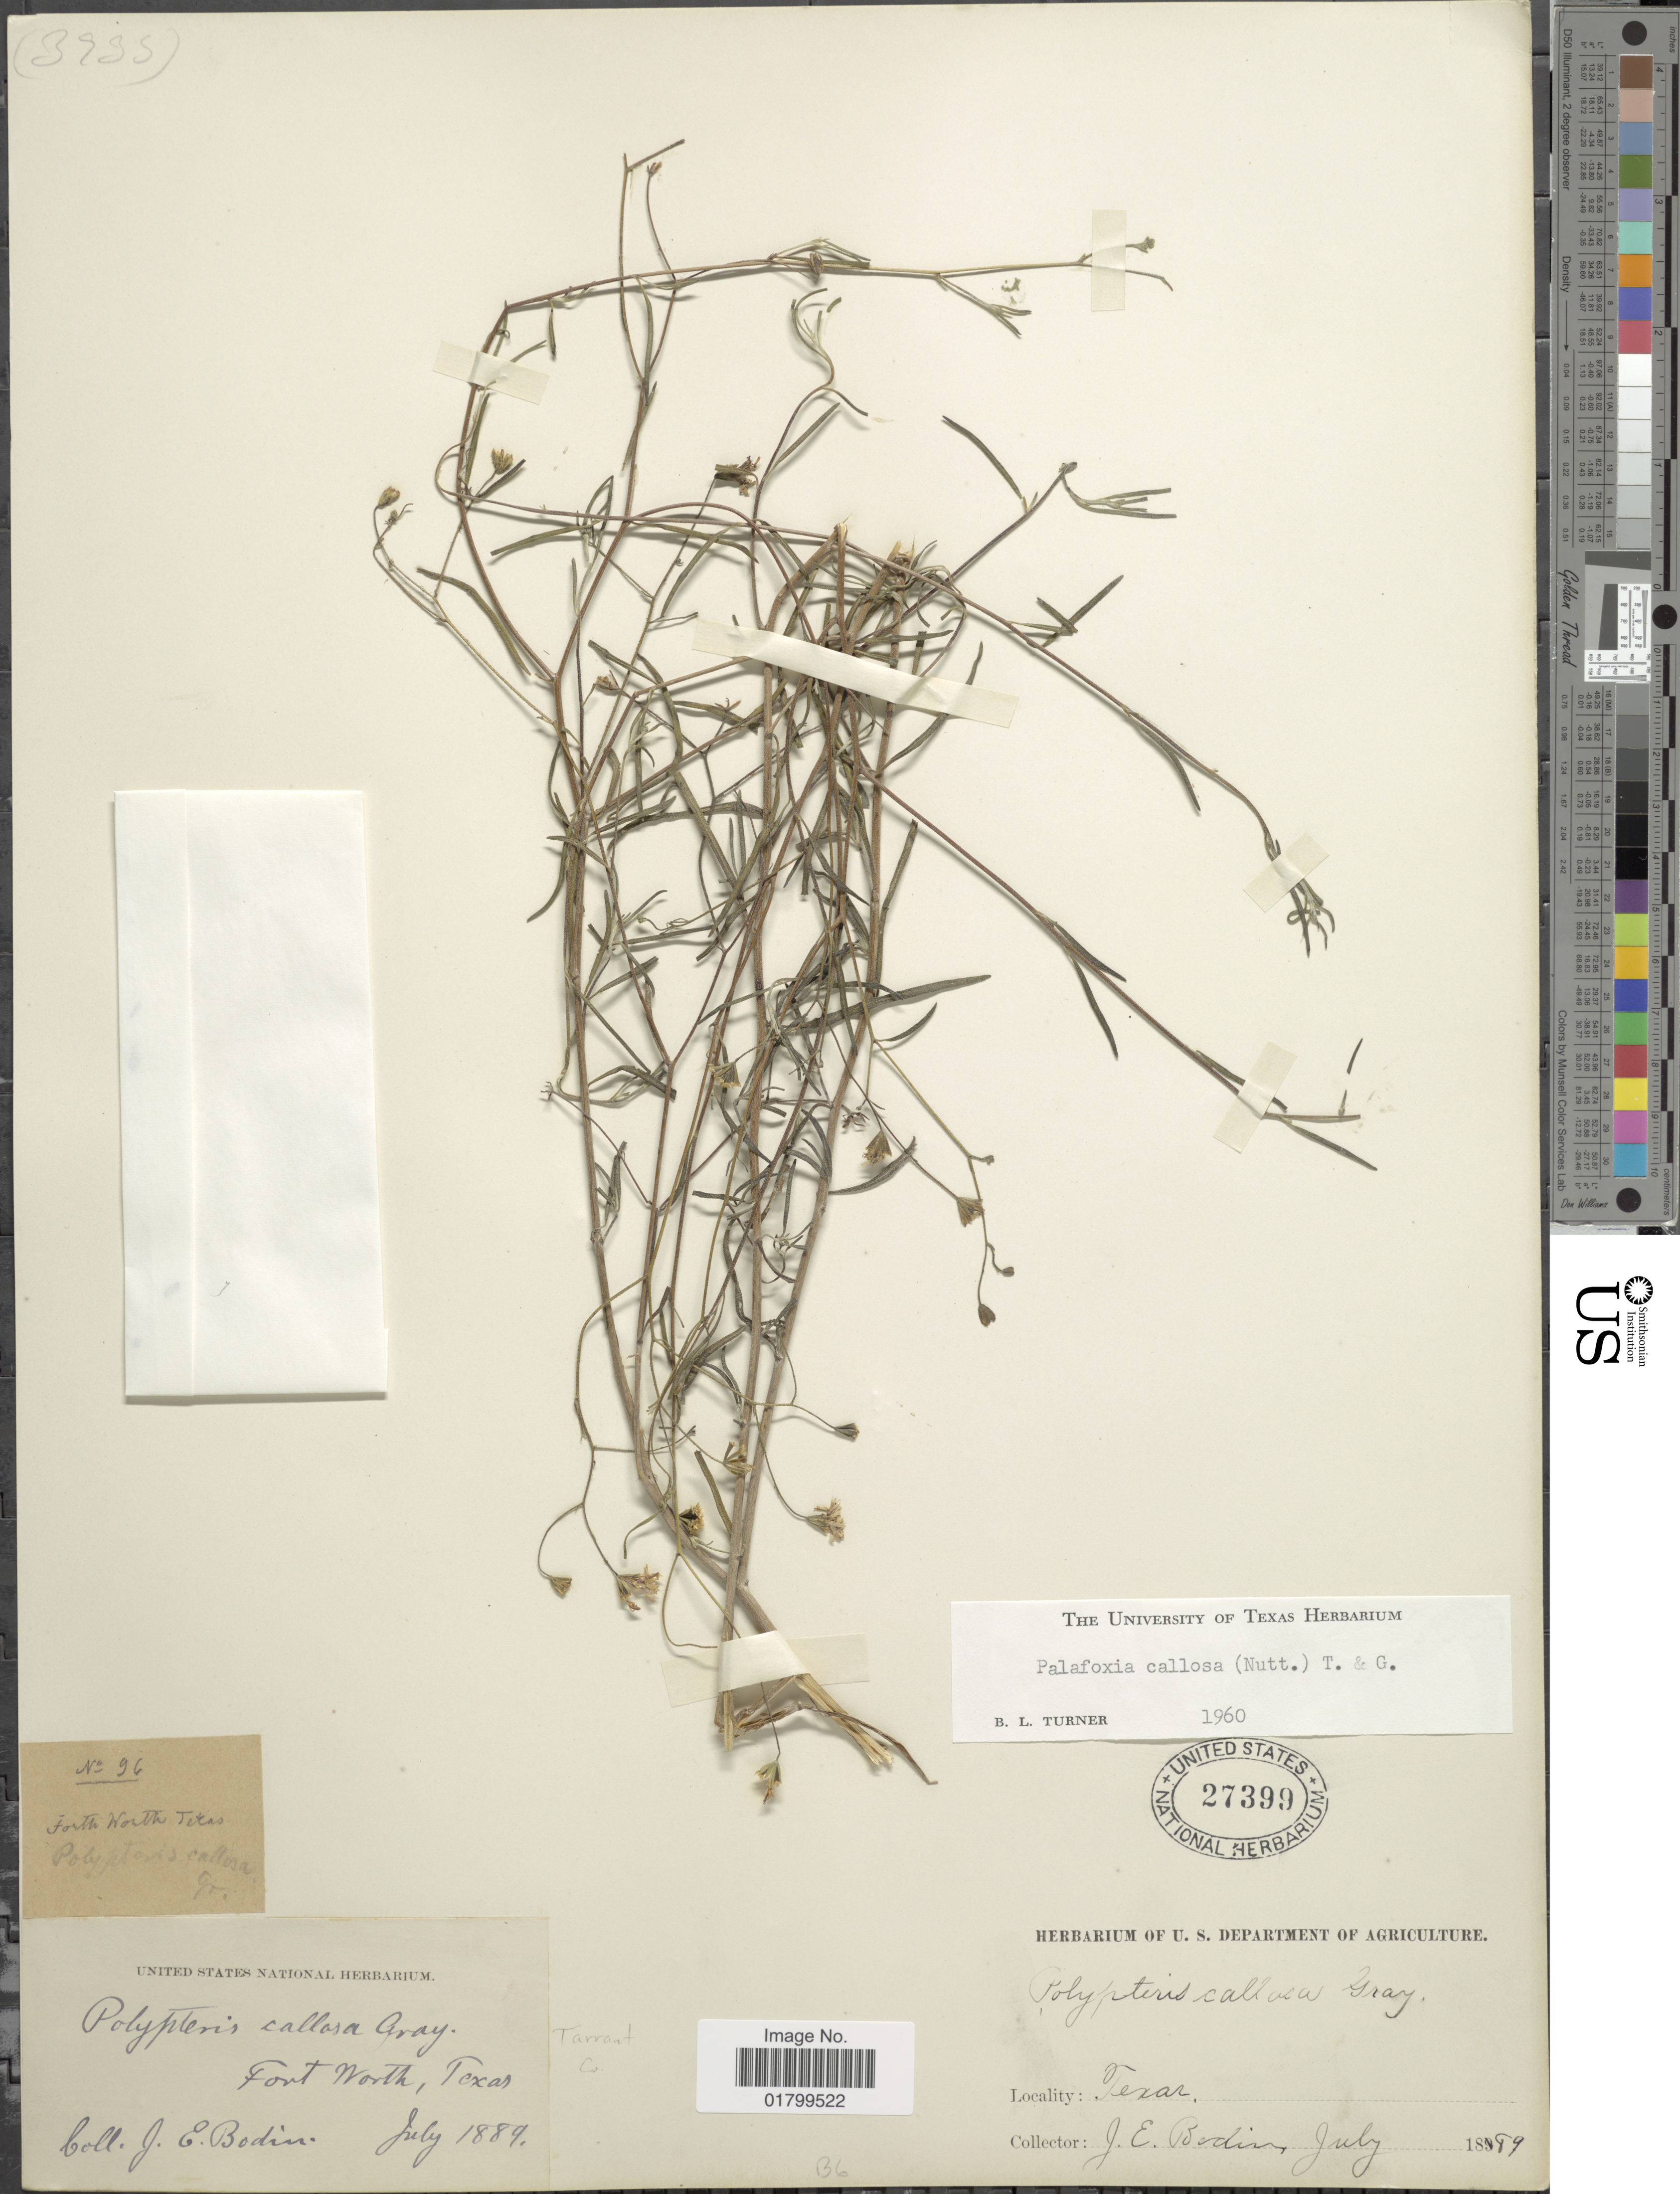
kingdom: Plantae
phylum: Tracheophyta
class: Magnoliopsida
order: Asterales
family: Asteraceae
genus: Palafoxia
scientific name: Palafoxia callosa var. callosa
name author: (Nutt.) Torr. & A. Gray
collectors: J. E. Bodin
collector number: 96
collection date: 1889-07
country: United States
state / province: Texas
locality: Fort Worth, Texas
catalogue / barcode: US 27399